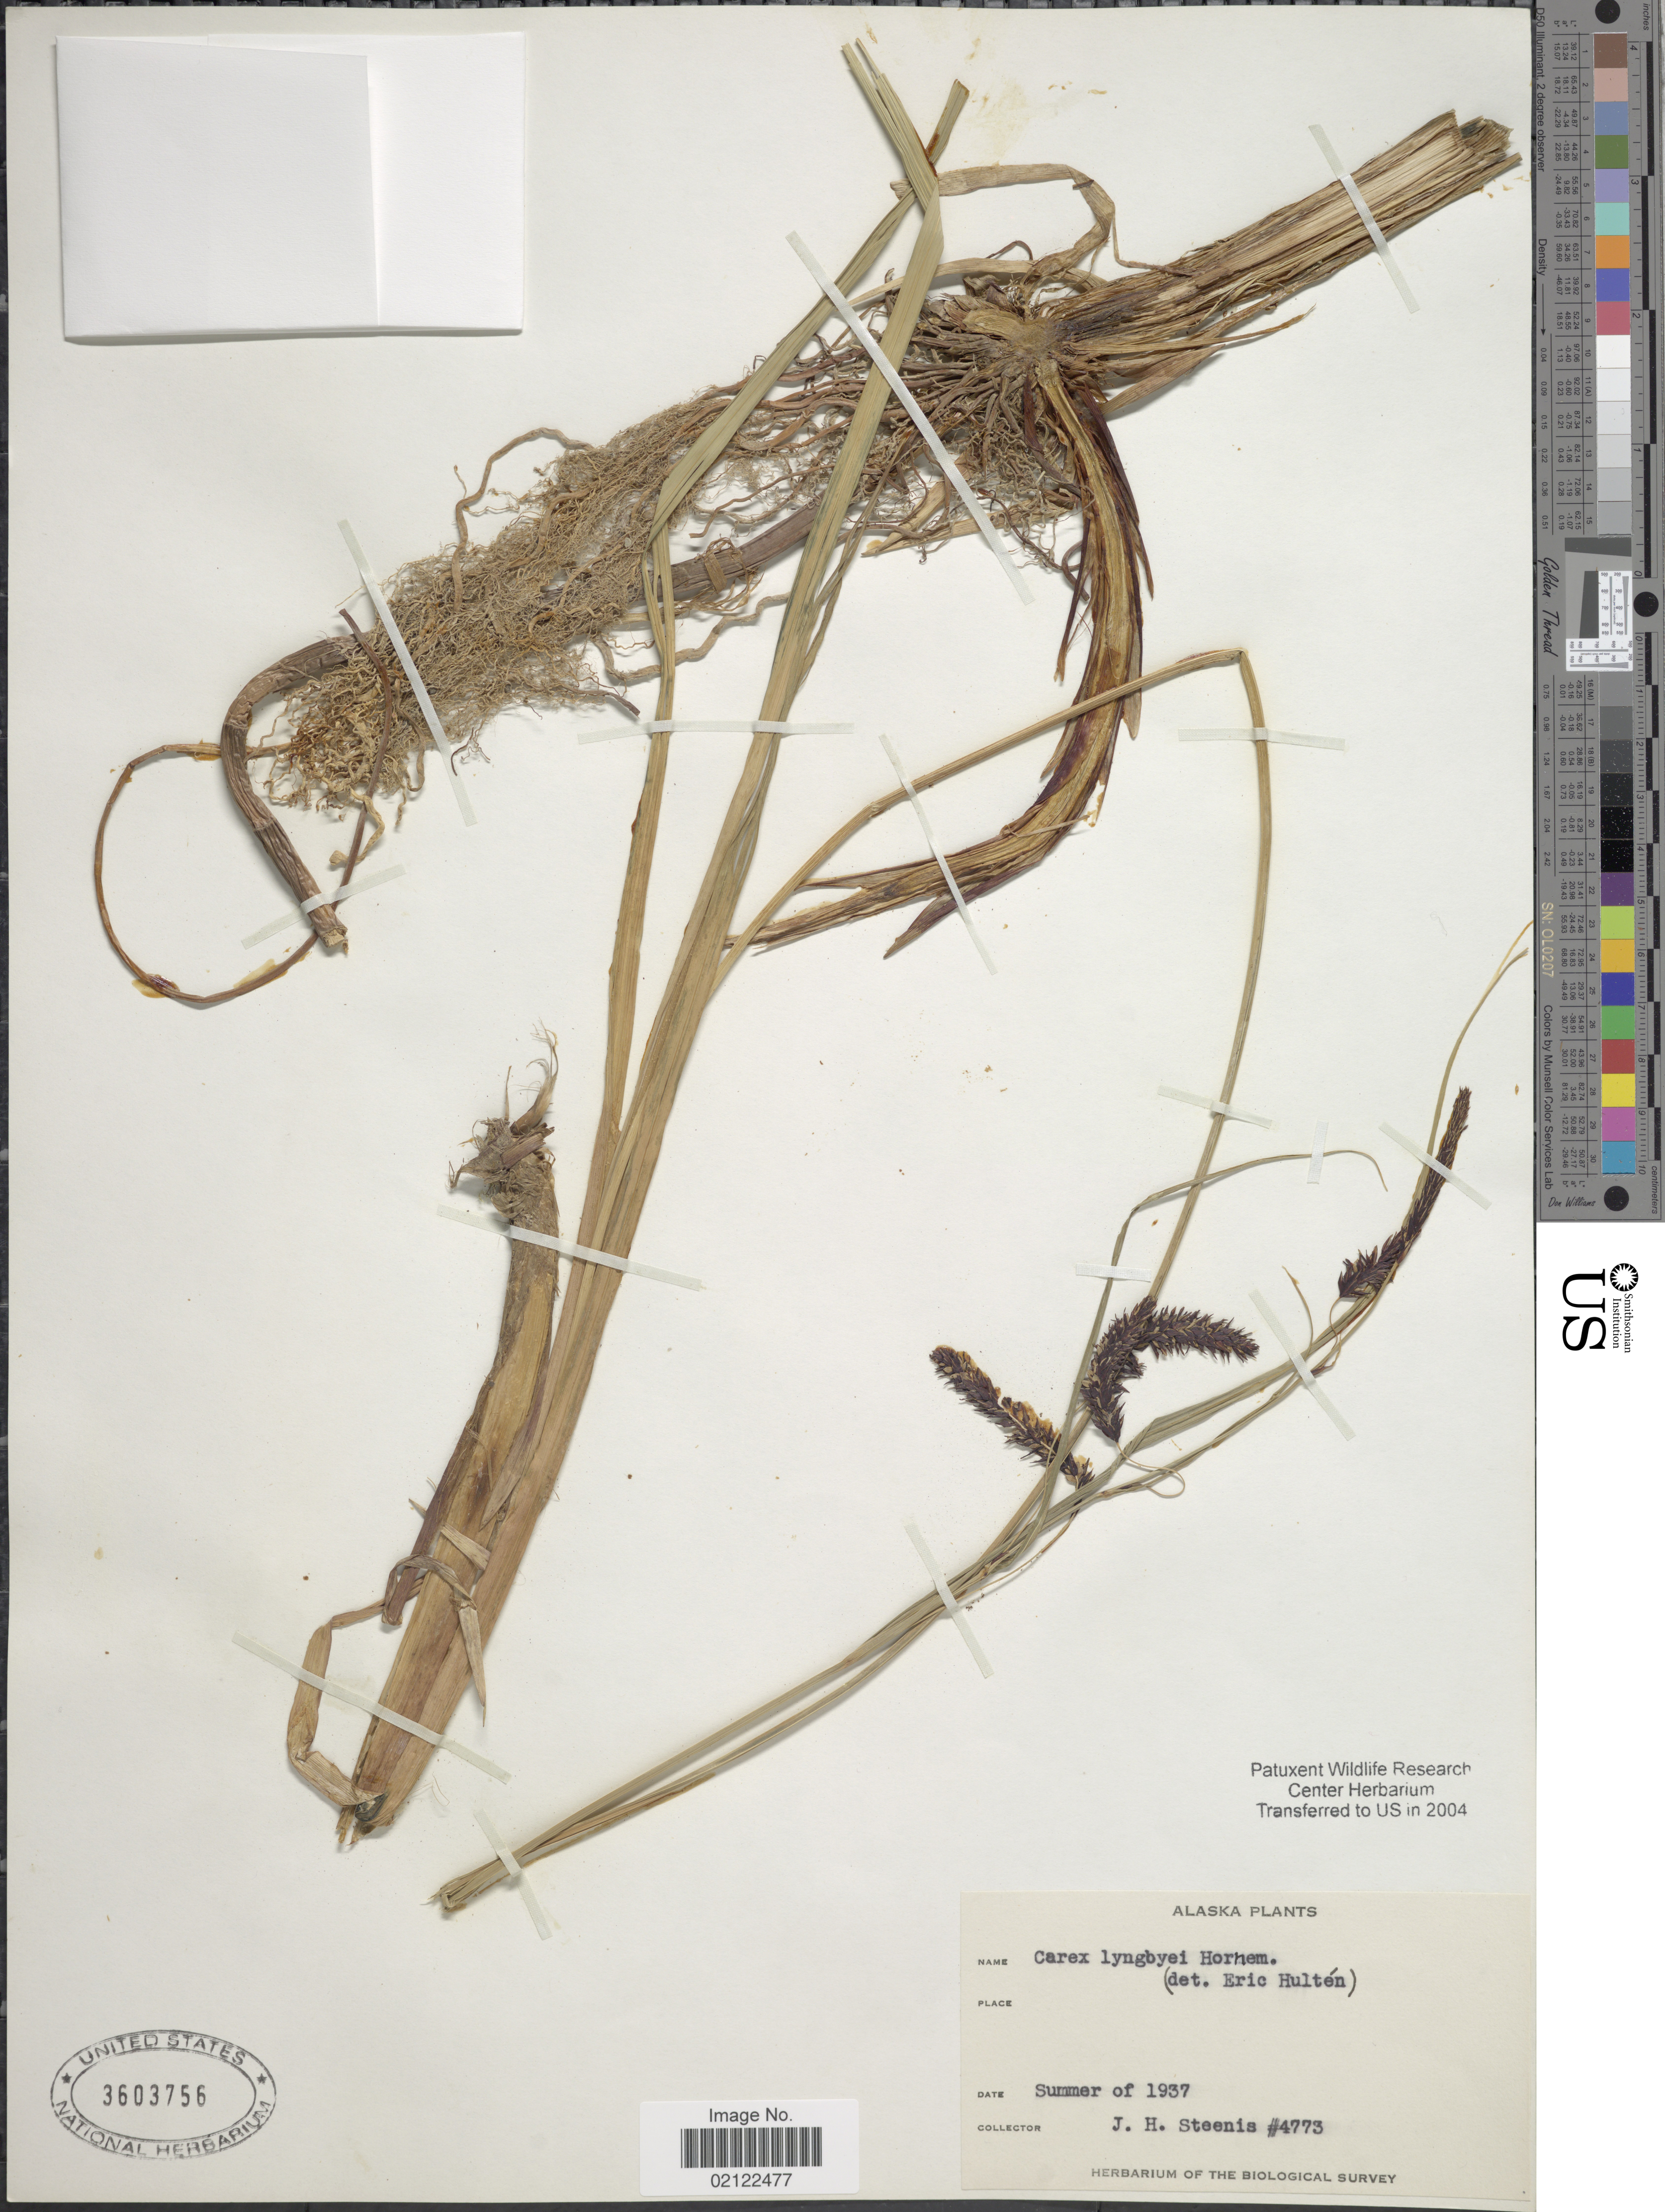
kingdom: Plantae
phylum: Tracheophyta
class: Liliopsida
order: Poales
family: Cyperaceae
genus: Carex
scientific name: Carex lyngbyei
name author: Hornem.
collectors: J. H. Steenis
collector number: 4773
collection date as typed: Summer of 1937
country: United States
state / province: Alaska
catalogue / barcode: US 3603756